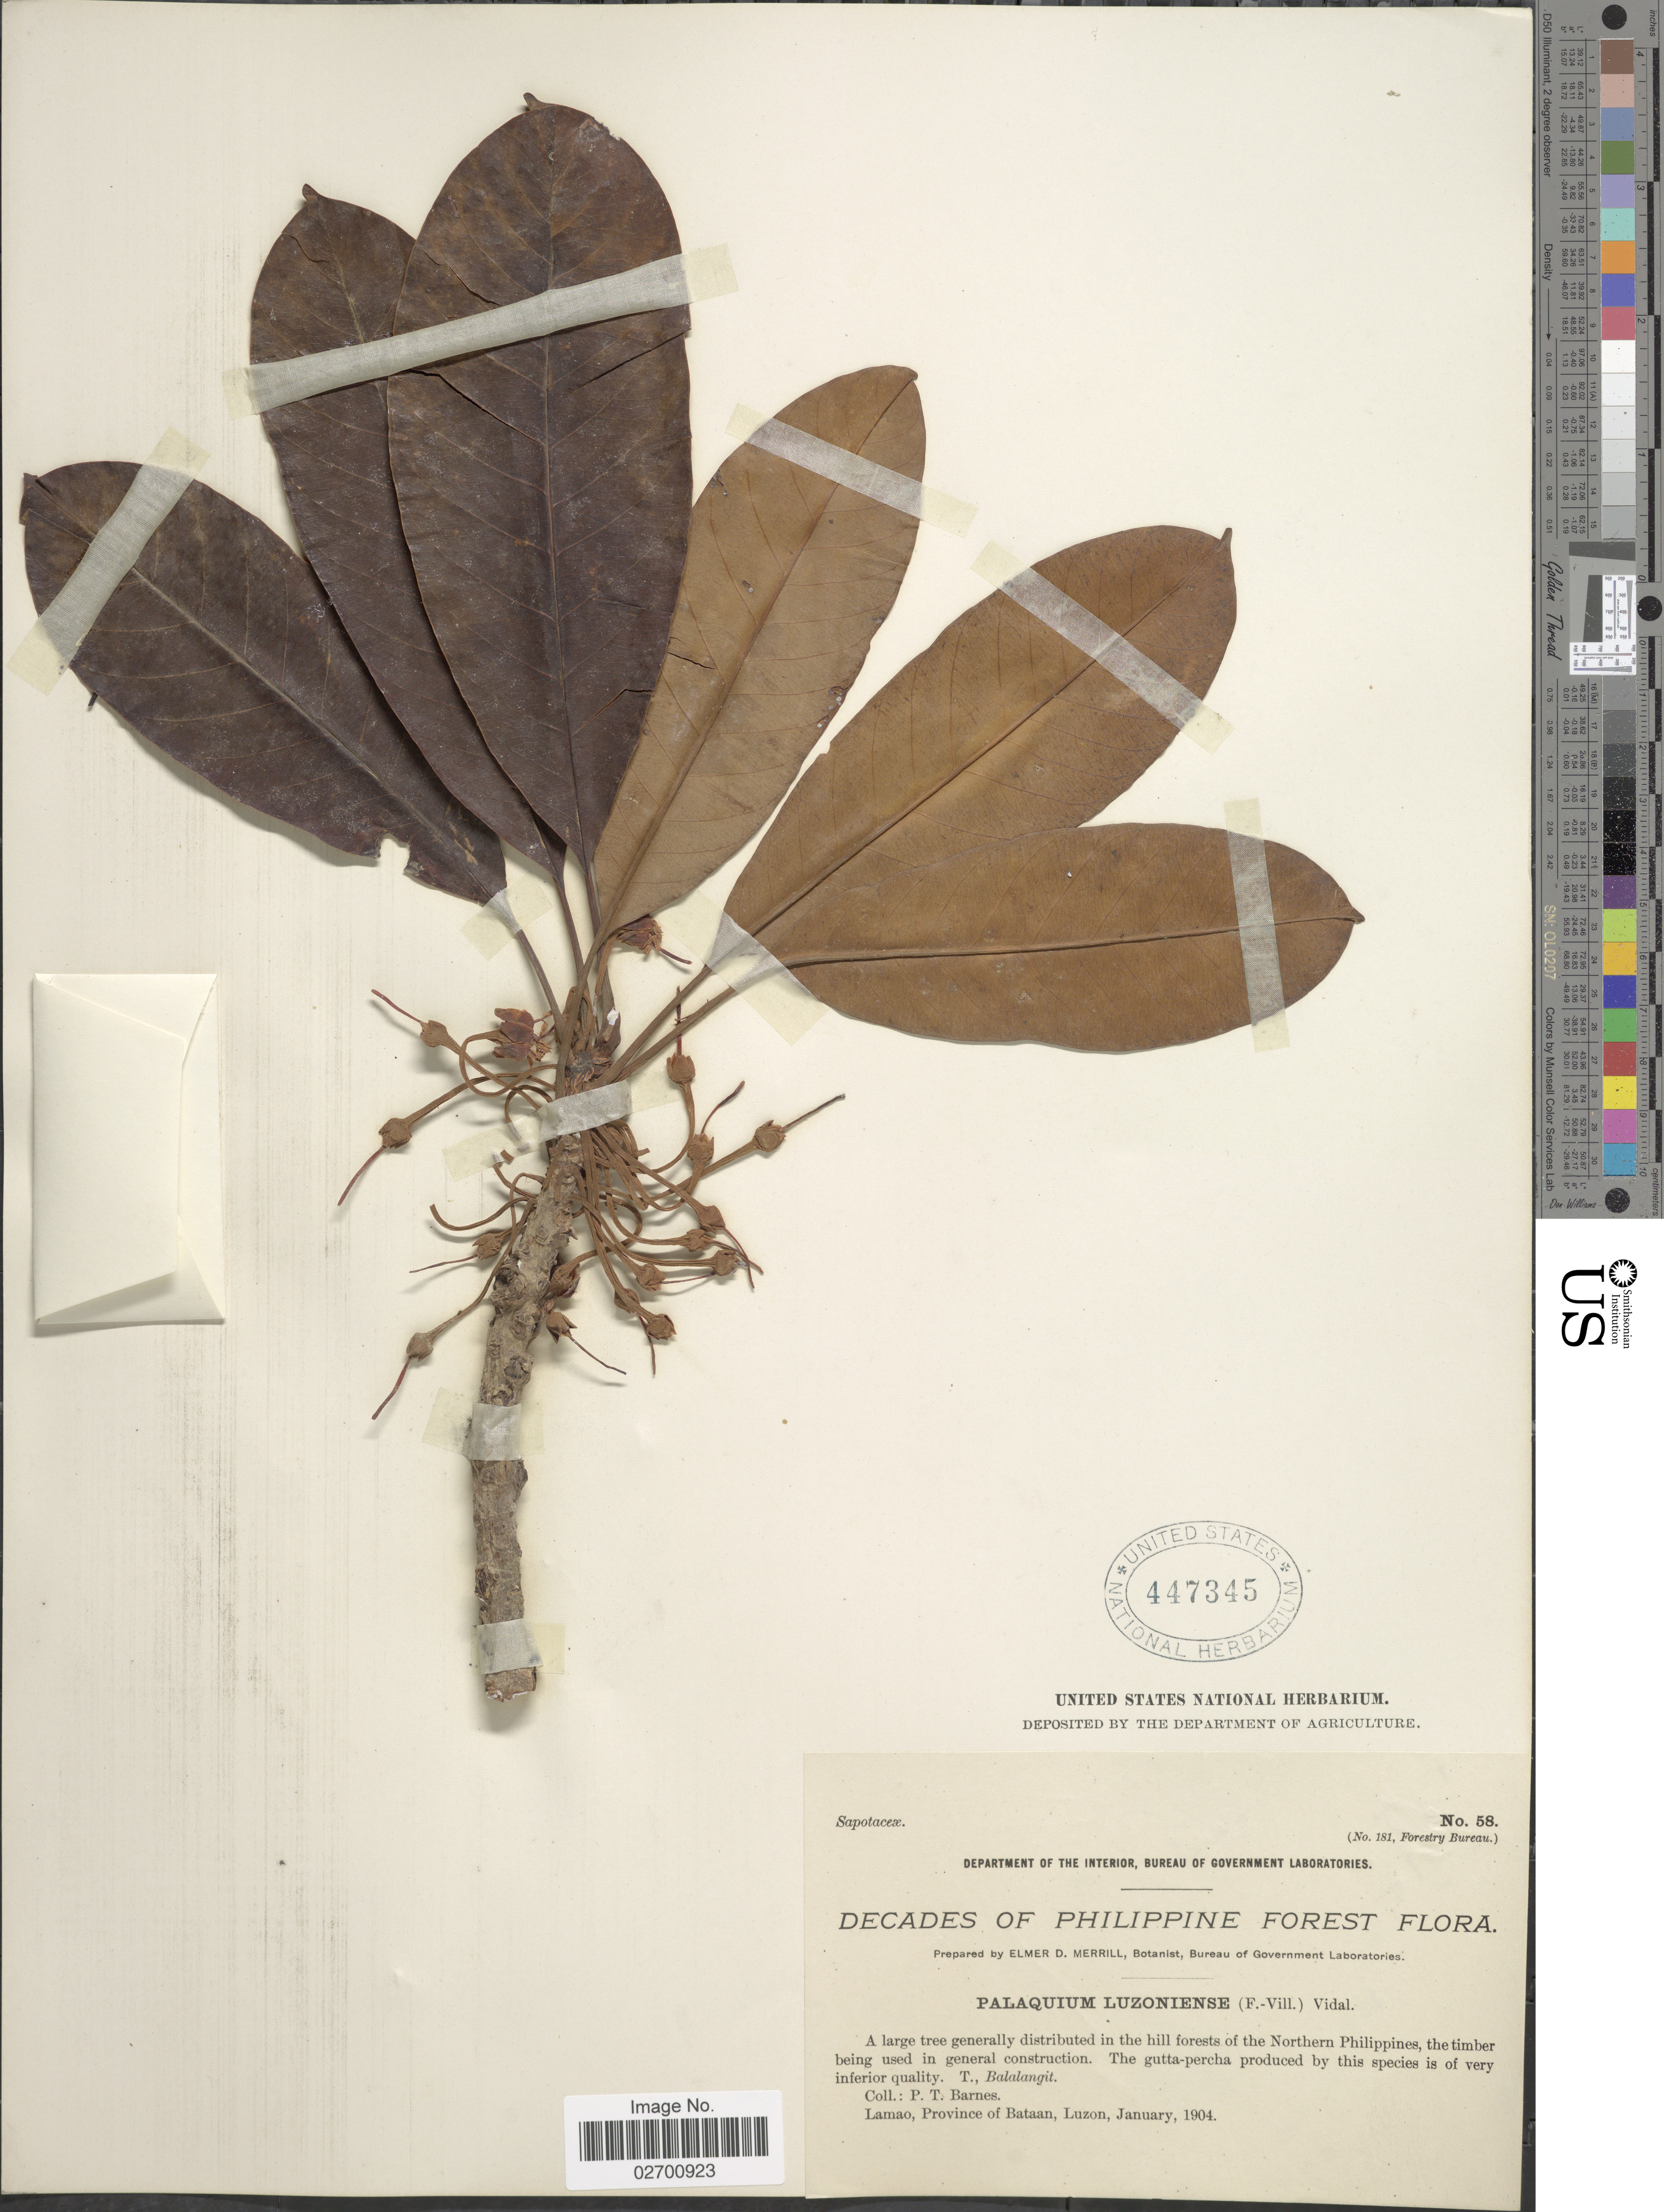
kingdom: Plantae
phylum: Tracheophyta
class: Magnoliopsida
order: Ericales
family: Sapotaceae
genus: Palaquium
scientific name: Palaquium luzoniense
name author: (Fern.-Vill.) S. Vidal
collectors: P. Barnes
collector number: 58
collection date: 1904-01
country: Philippines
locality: Lamao, Province of Bataan, Luzon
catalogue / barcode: US 447345